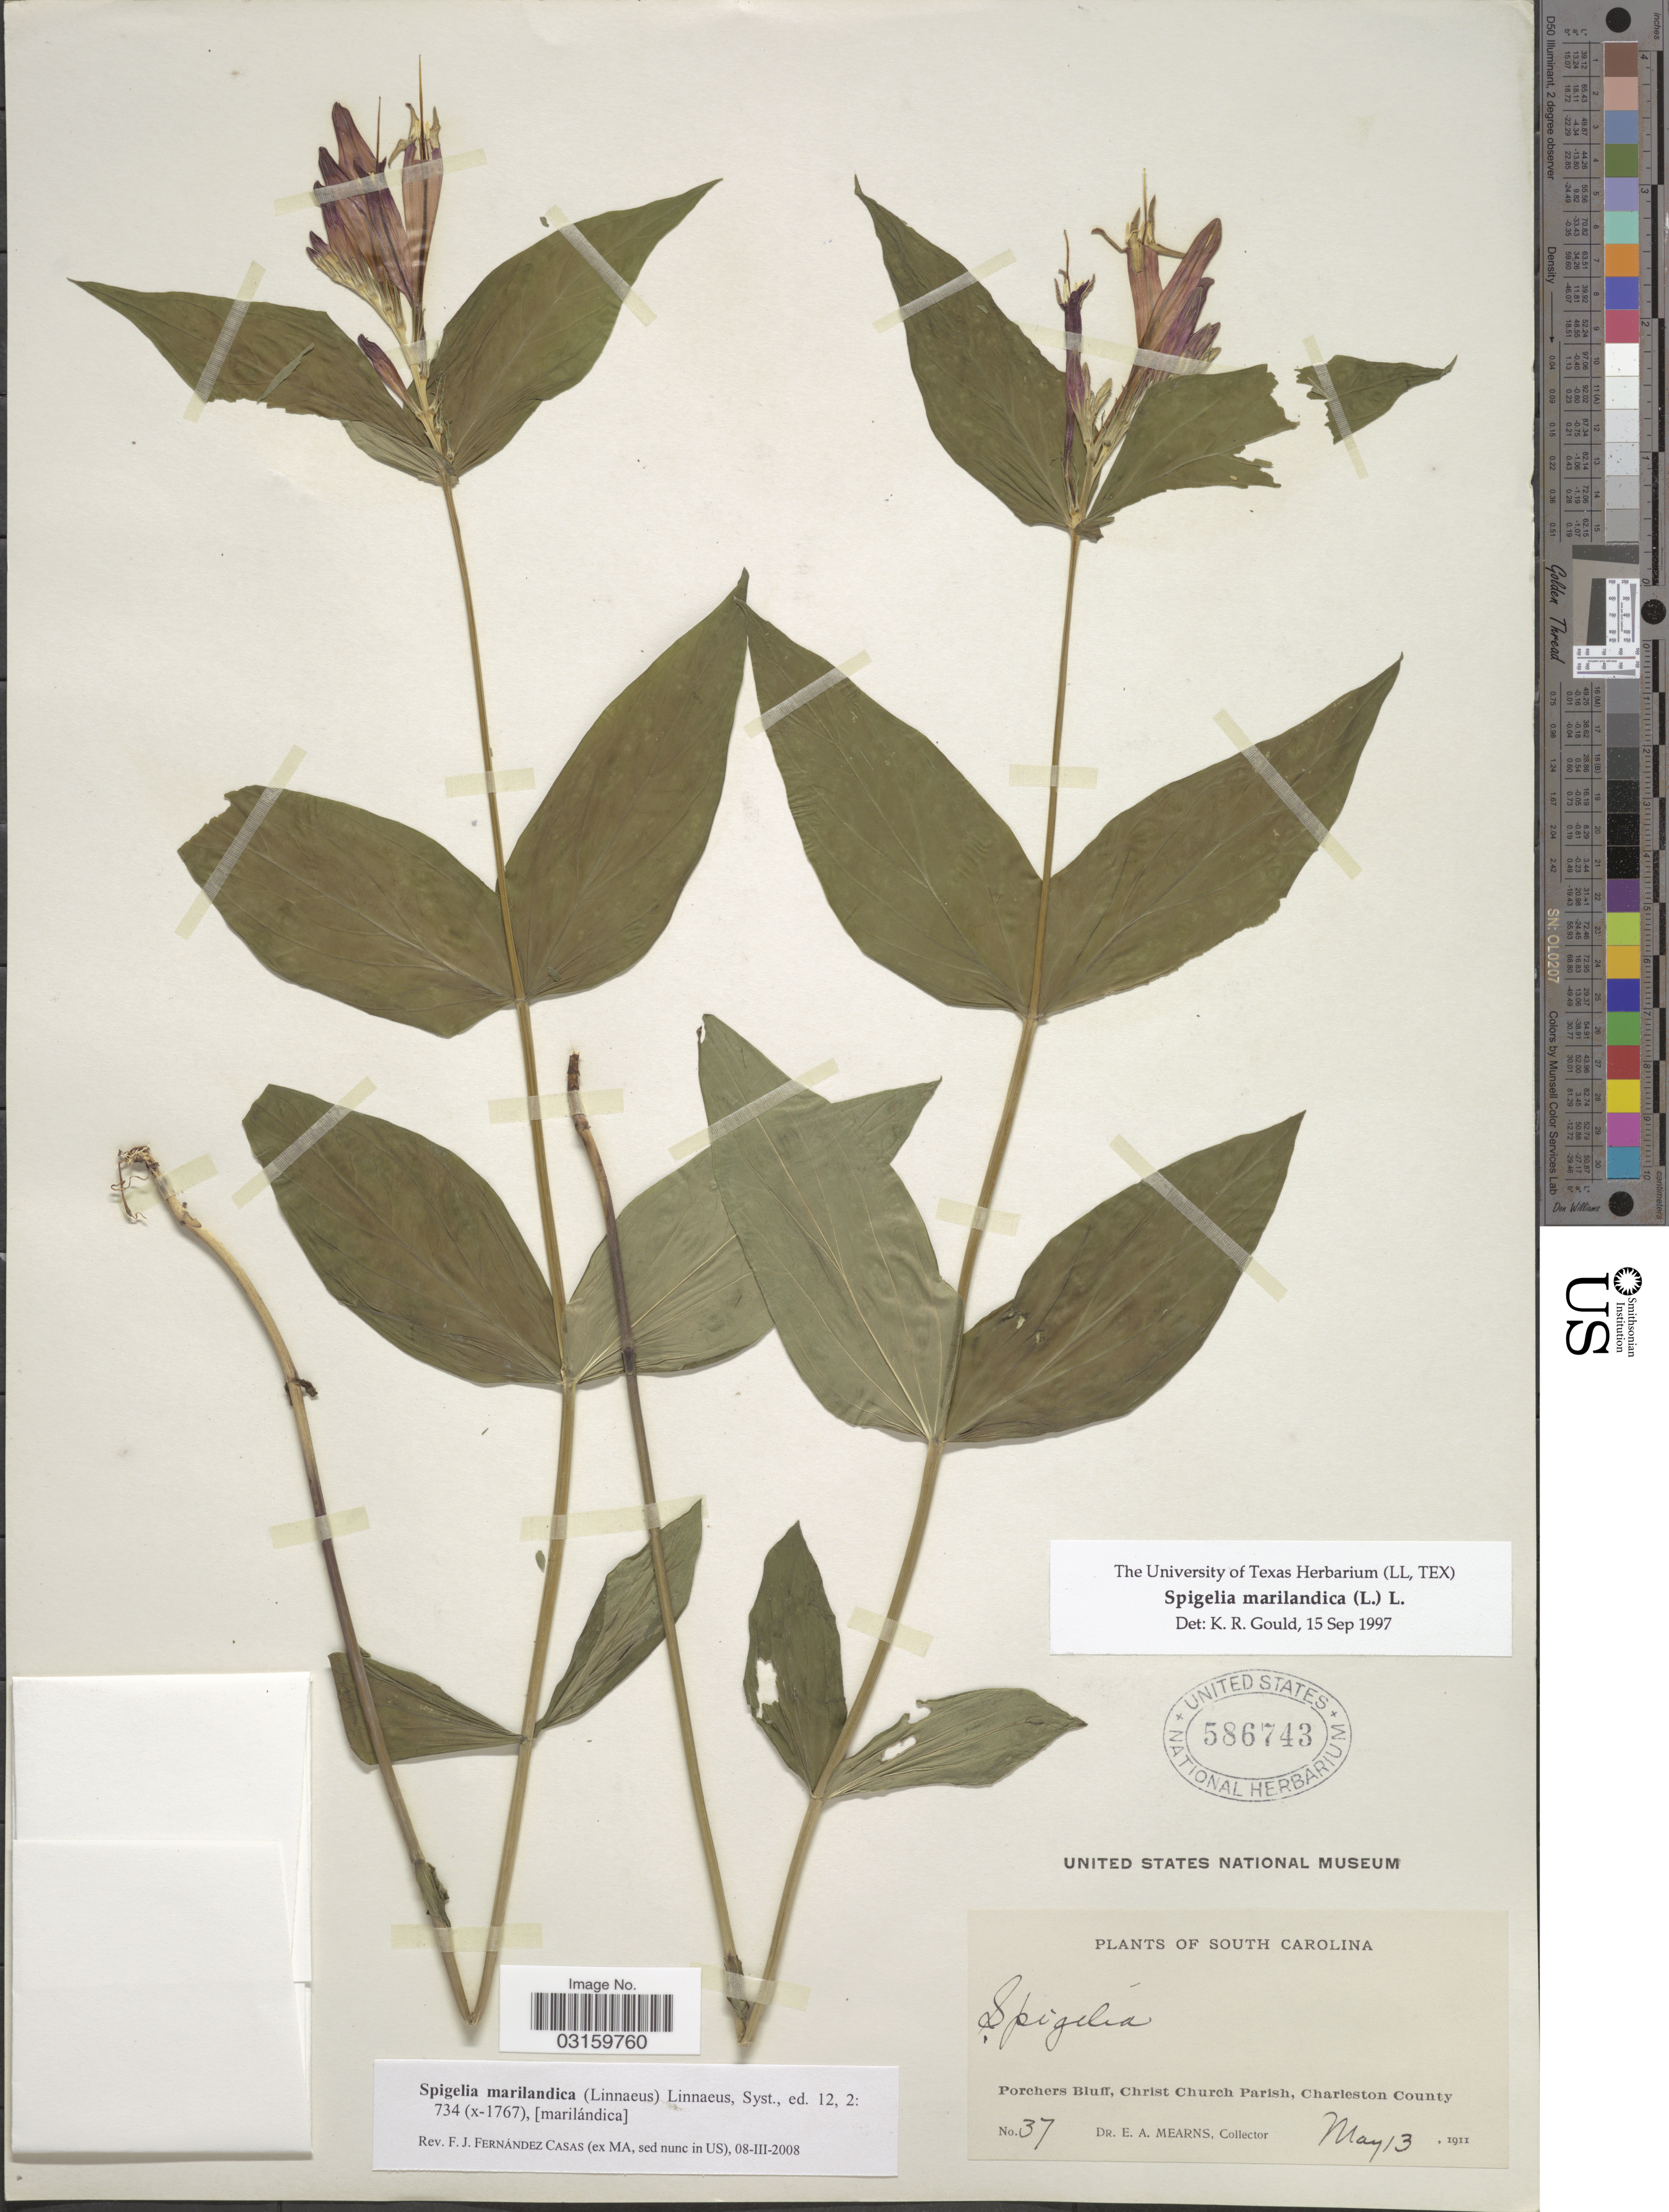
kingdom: Plantae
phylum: Tracheophyta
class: Magnoliopsida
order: Gentianales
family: Loganiaceae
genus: Spigelia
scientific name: Spigelia marilandica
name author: (L.) L.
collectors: E. A. Mearns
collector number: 37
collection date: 1911-05-13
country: United States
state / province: South Carolina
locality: Porchers Bluff, Christ Church Parish, Charleston County.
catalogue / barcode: US 586743